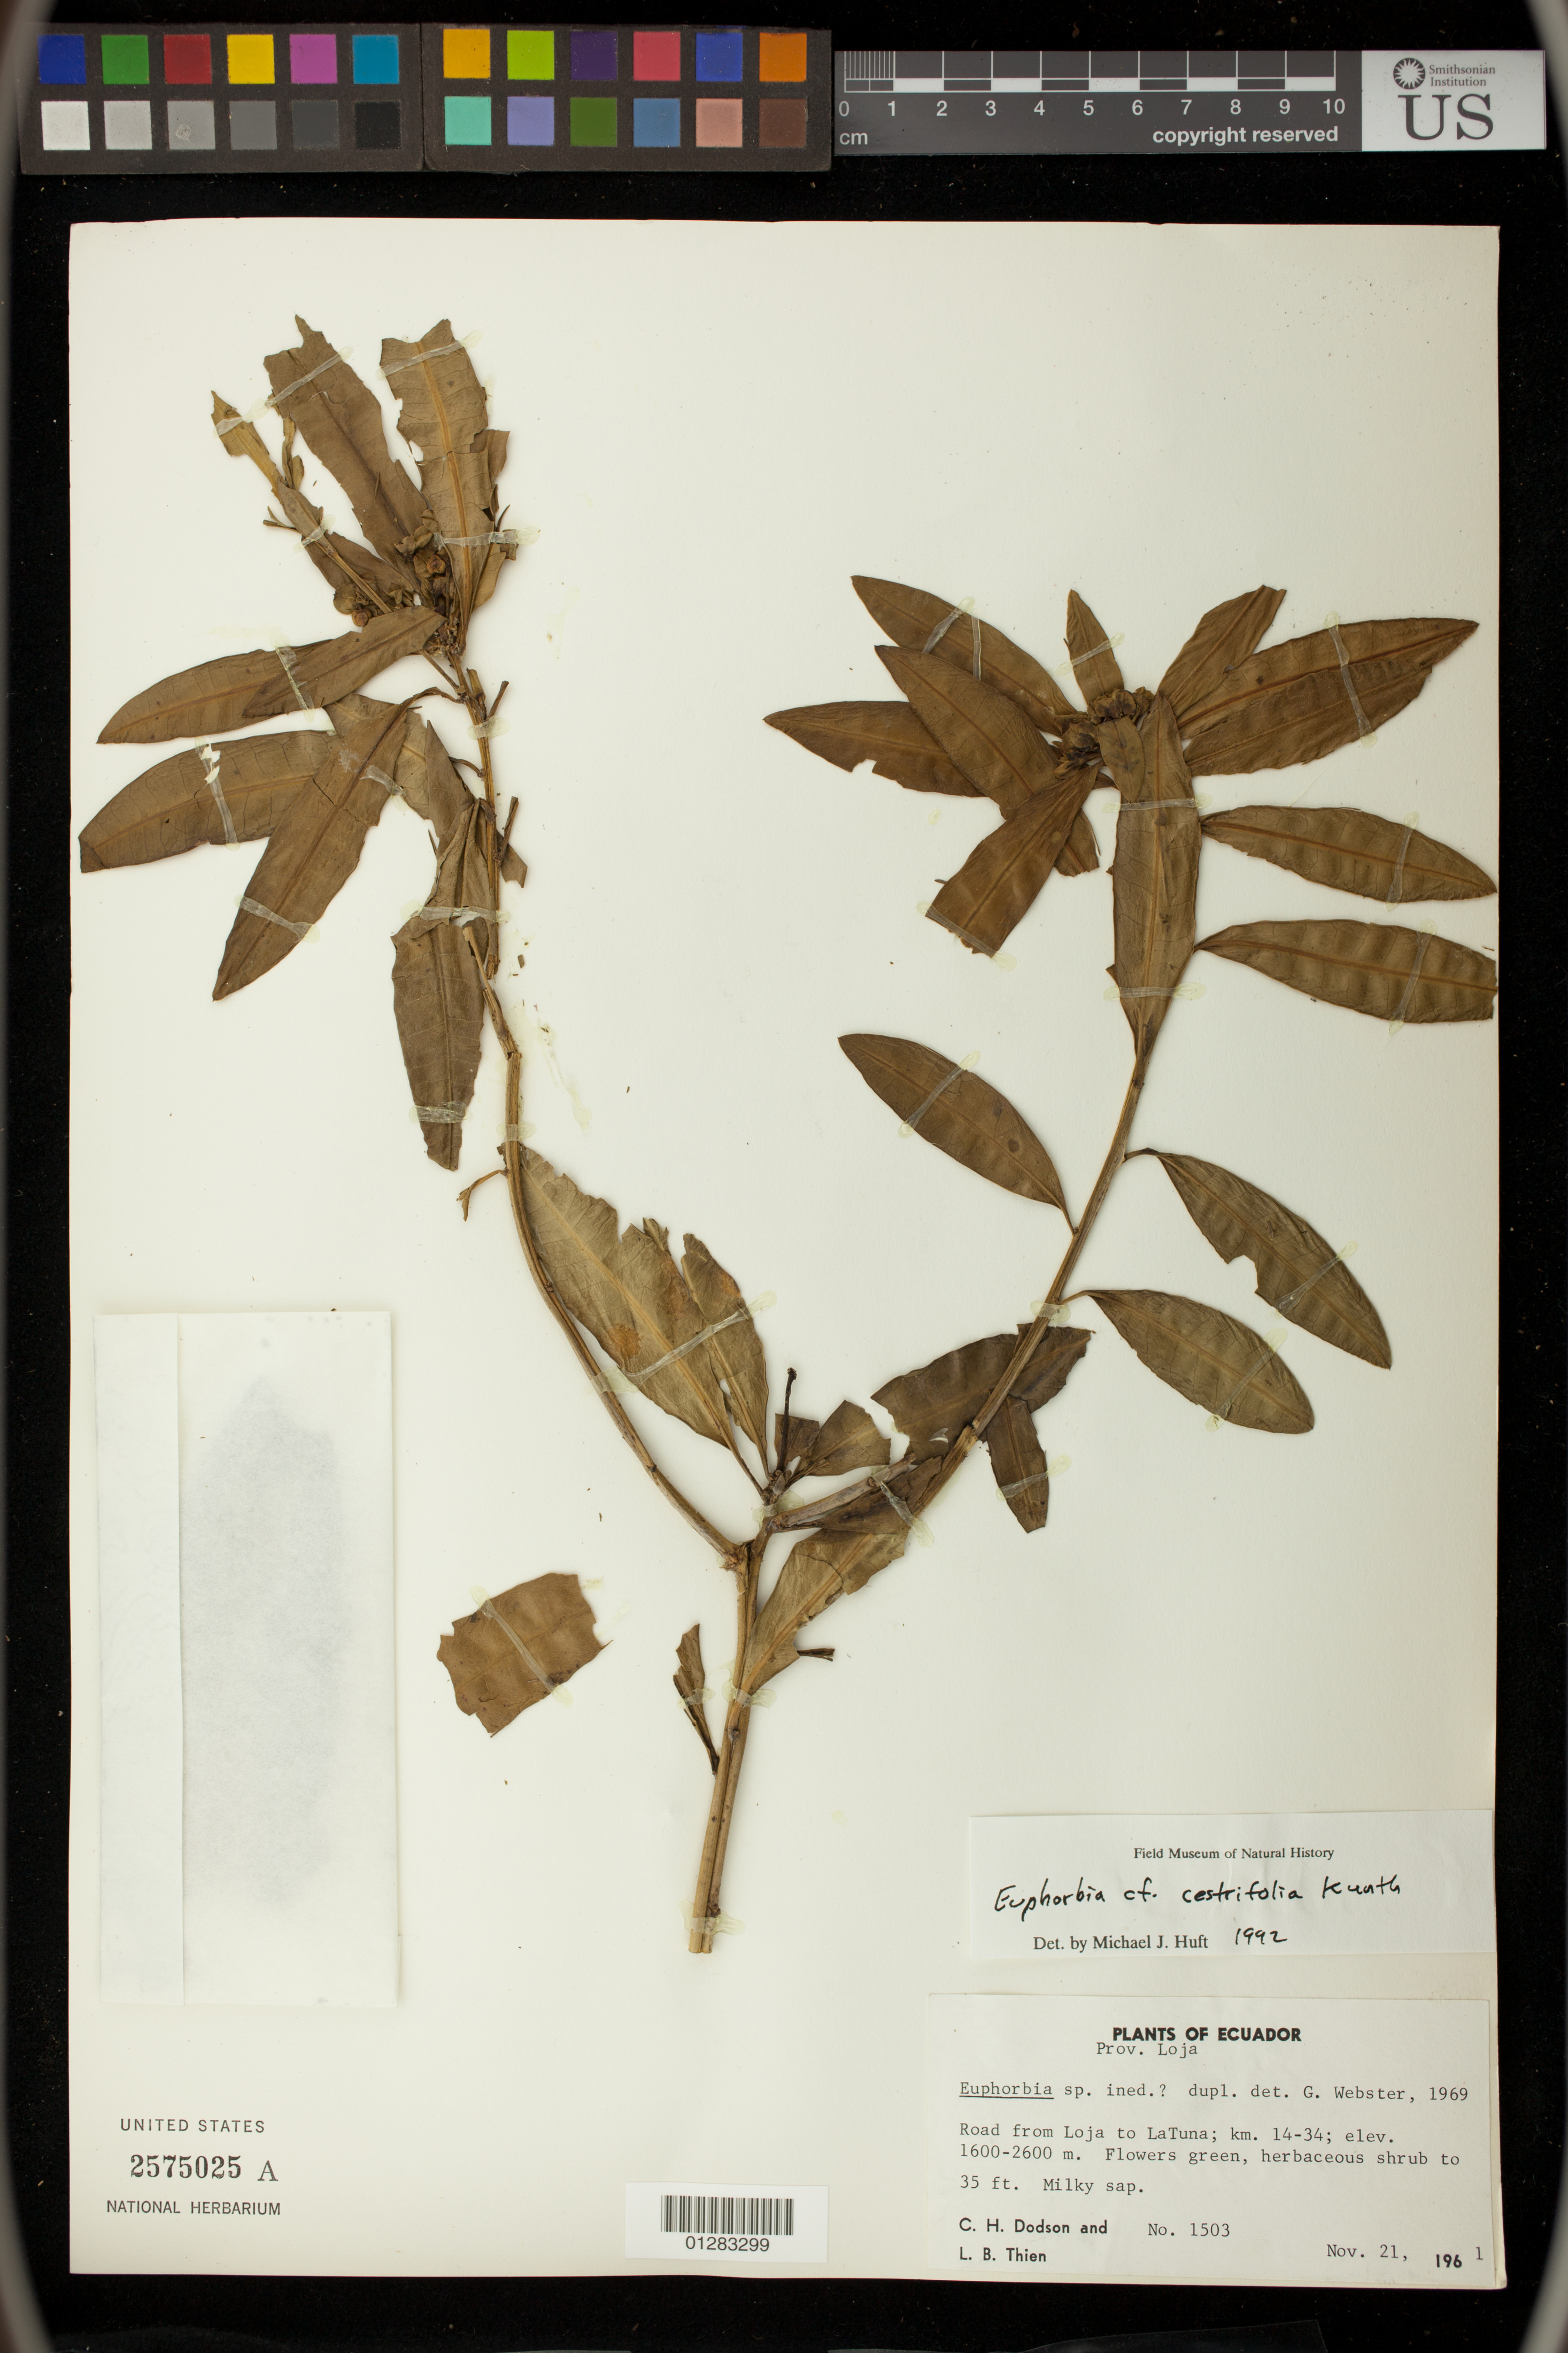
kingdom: Plantae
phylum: Tracheophyta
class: Magnoliopsida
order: Malpighiales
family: Euphorbiaceae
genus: Euphorbia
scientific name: Euphorbia cotinifolia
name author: L.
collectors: C. H. Dodson & L. Thien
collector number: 1503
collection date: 1961-11-21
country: Ecuador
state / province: Loja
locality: Road from Loja to LaTuna; km. 14-34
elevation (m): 1600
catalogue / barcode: US 2575025A